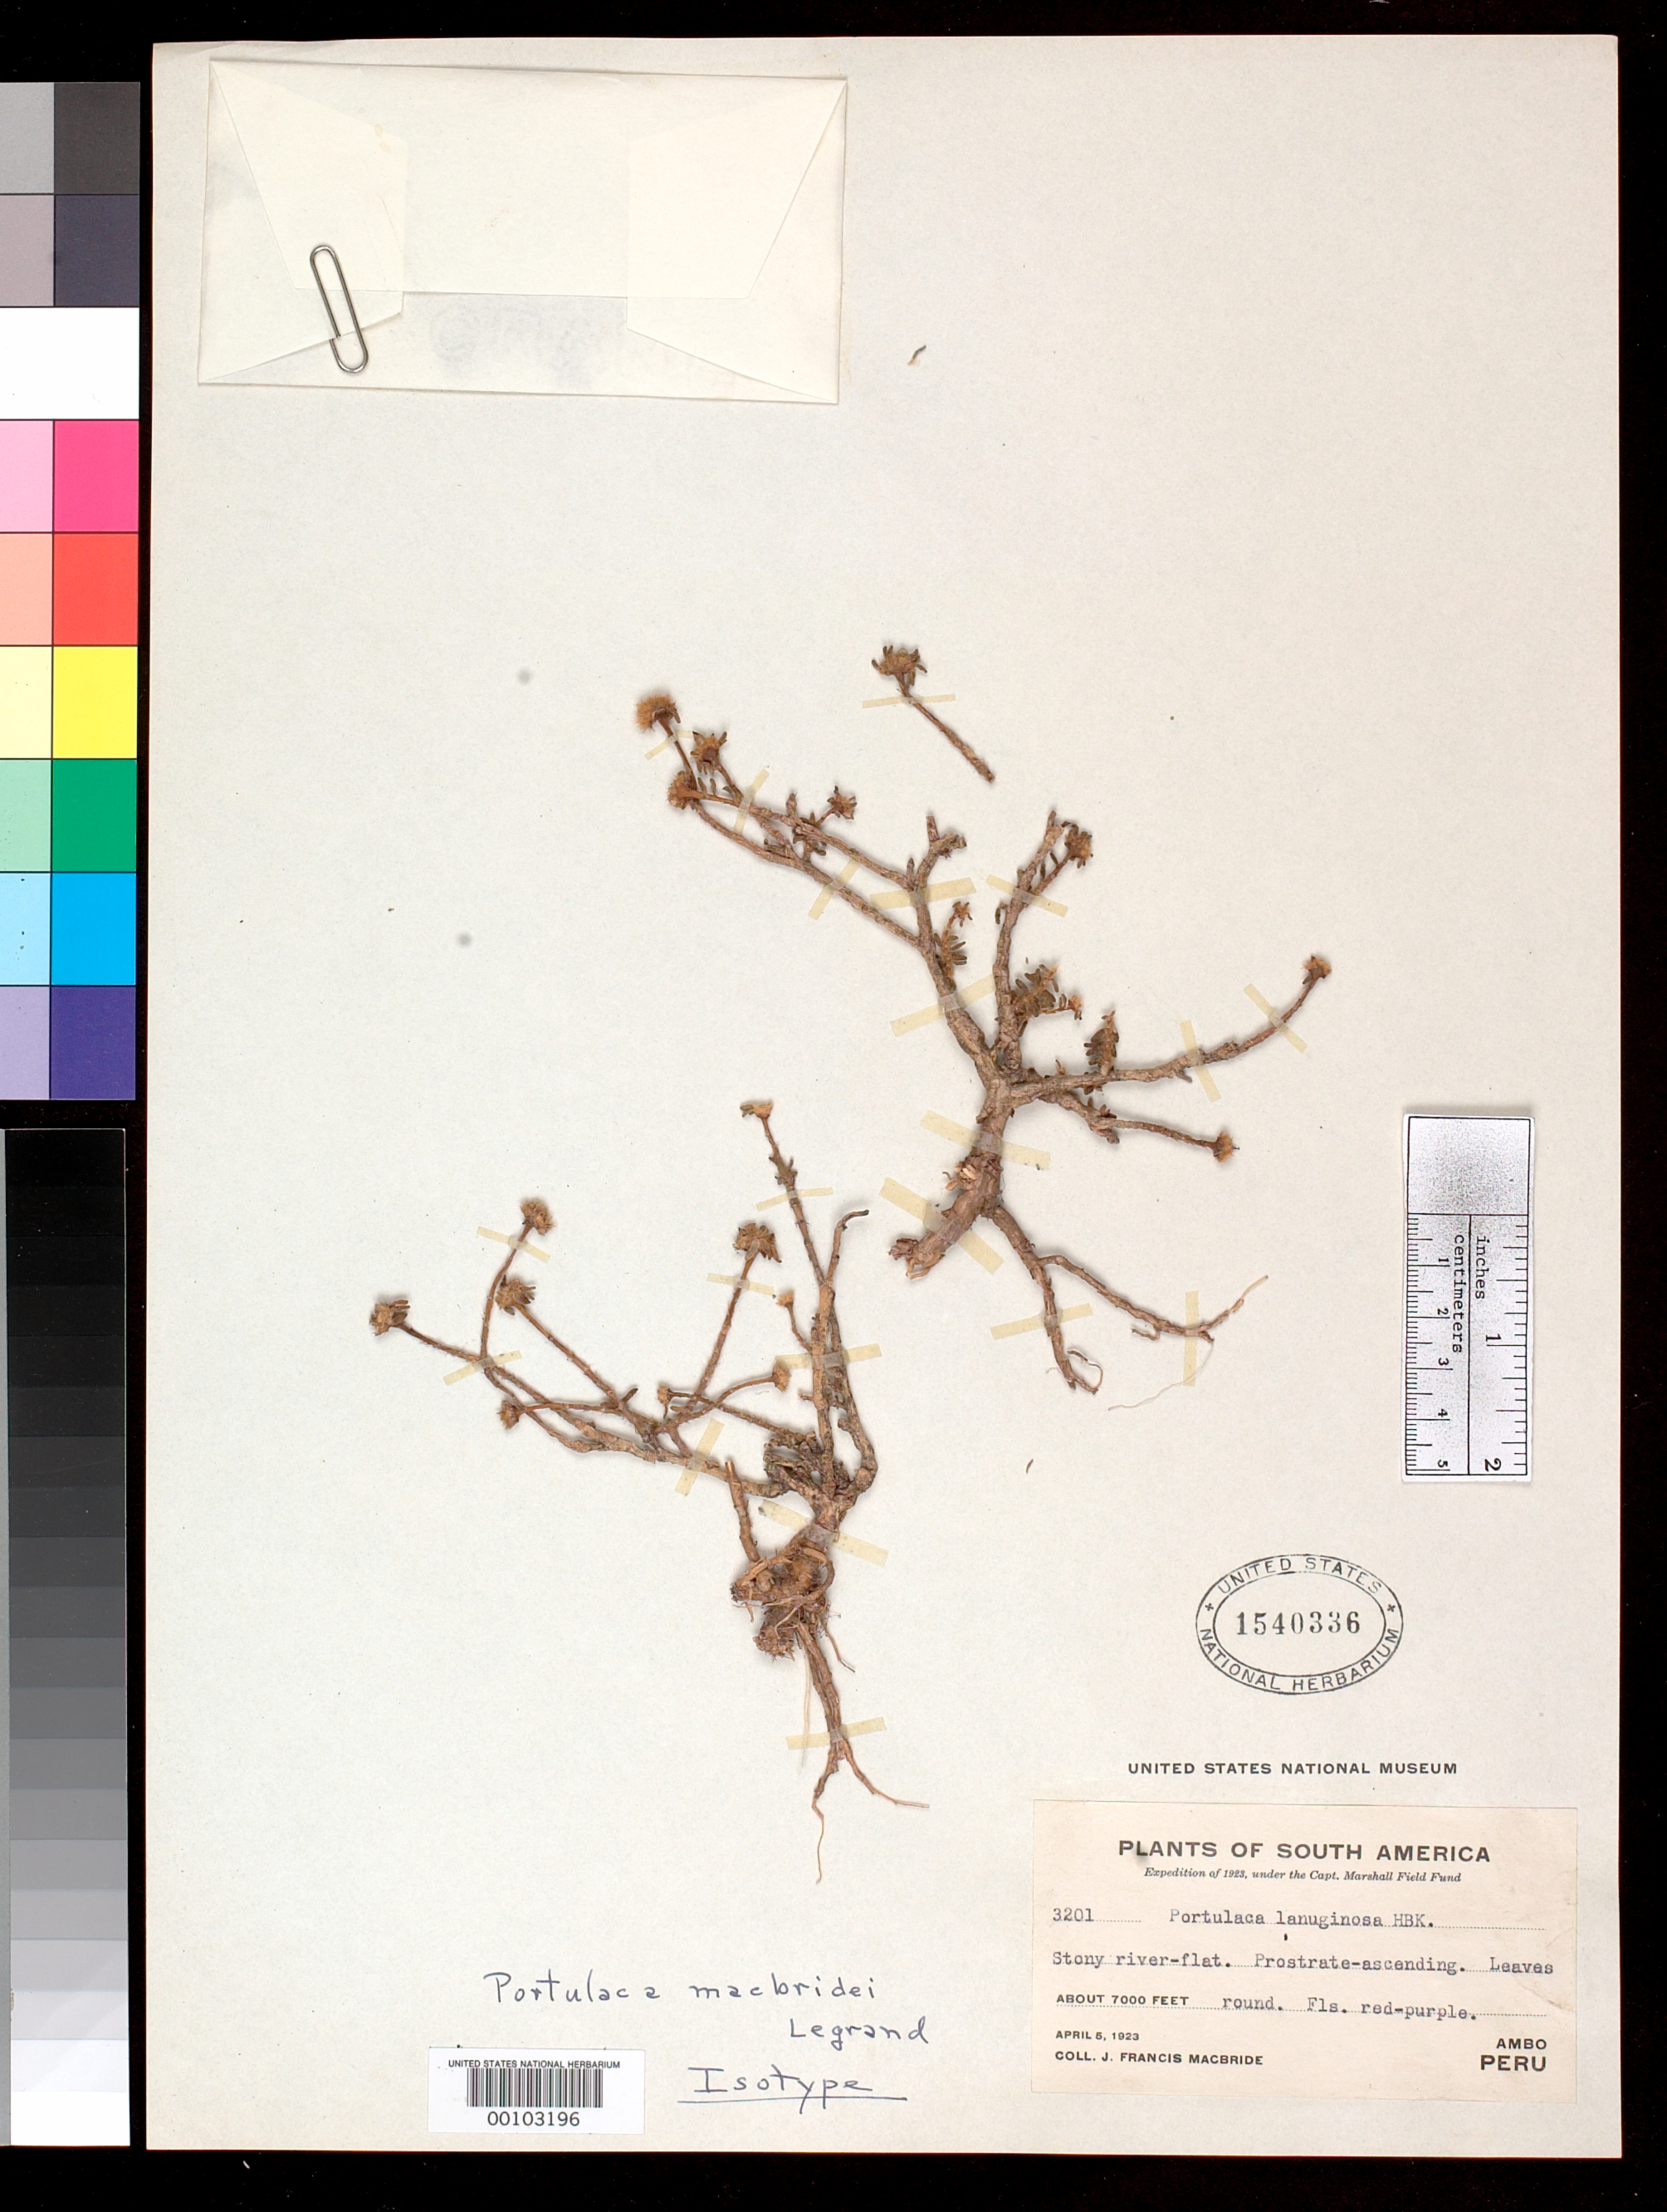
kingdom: Plantae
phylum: Tracheophyta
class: Magnoliopsida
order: Caryophyllales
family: Portulacaceae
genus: Portulaca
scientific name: Portulaca macbridei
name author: D. Legrand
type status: Isotype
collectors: J. F. Macbride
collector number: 3201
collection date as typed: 05 Apr 1923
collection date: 1923-04-05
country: Peru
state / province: Huánuco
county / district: Ambo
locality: Ambo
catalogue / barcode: US 1540336